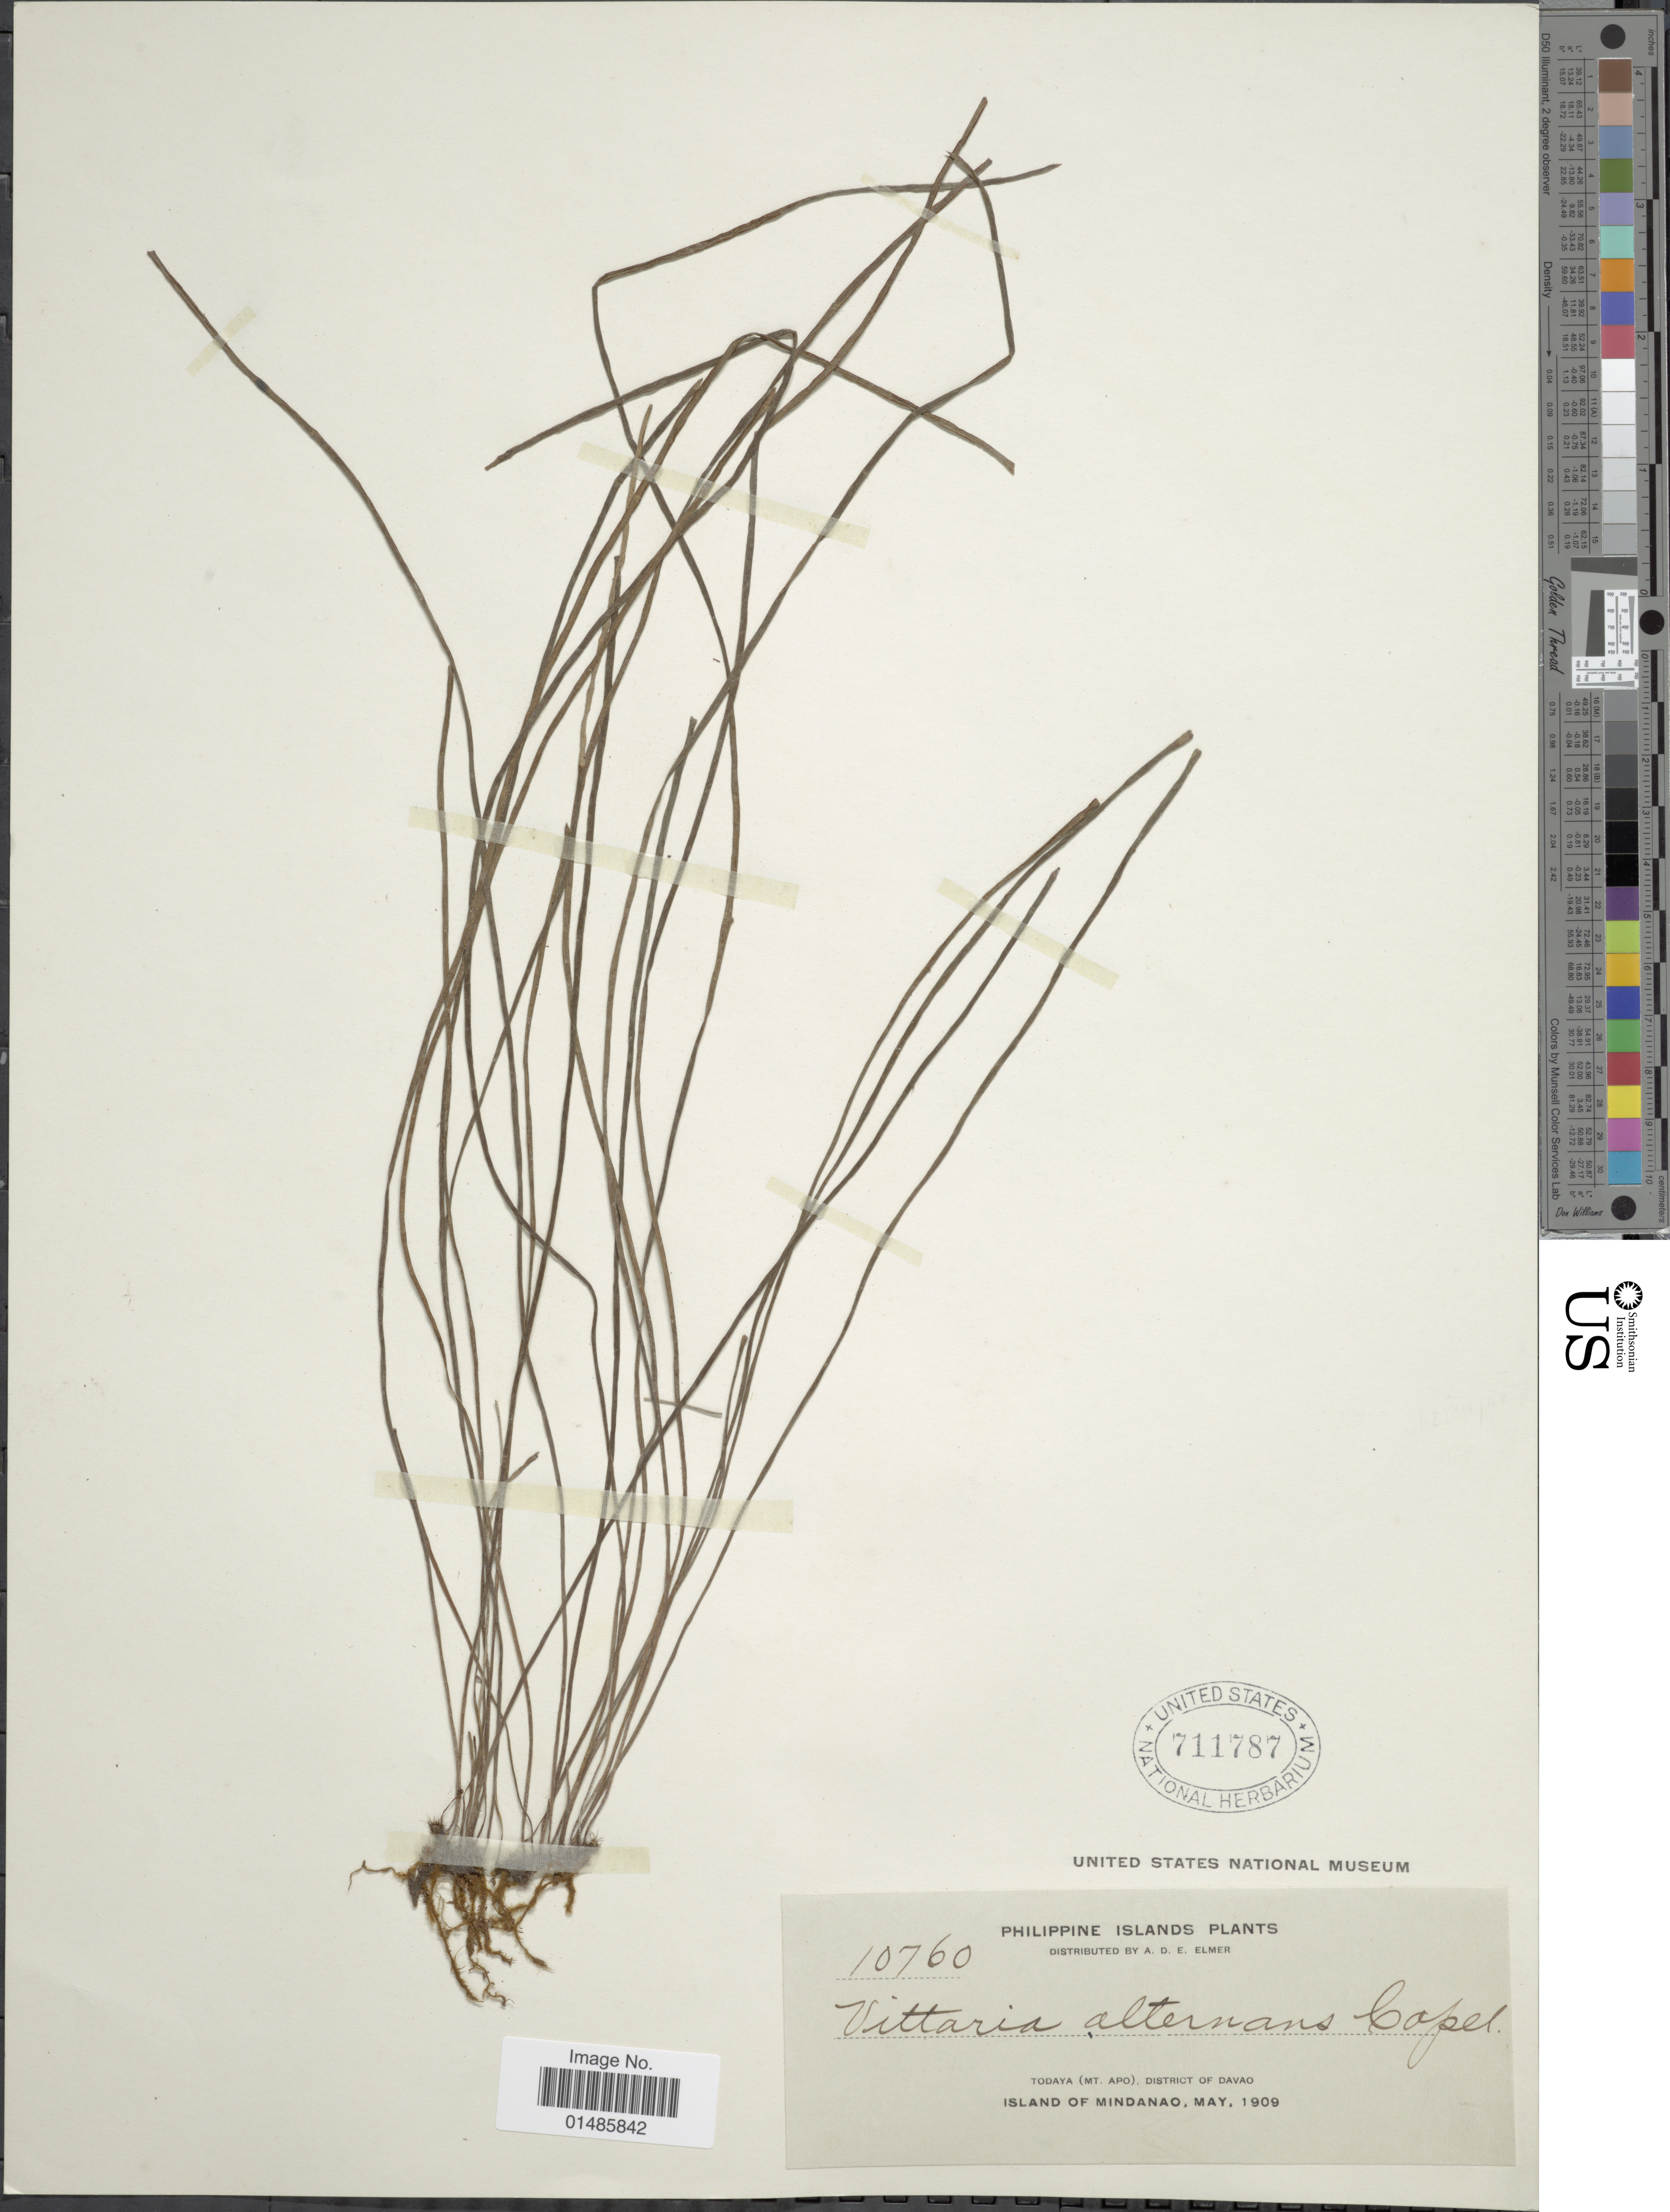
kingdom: Plantae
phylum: Tracheophyta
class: Polypodiopsida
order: Polypodiales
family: Pteridaceae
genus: Haplopteris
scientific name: Haplopteris alternans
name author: (Copel.) S. Linds. & W.C. Chen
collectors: A. D. E. Elmer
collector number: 10760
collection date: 1909-05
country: Philippines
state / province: Davao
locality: Todaya (Mt. Apo). Island of Mindanao.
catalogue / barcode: US 711787